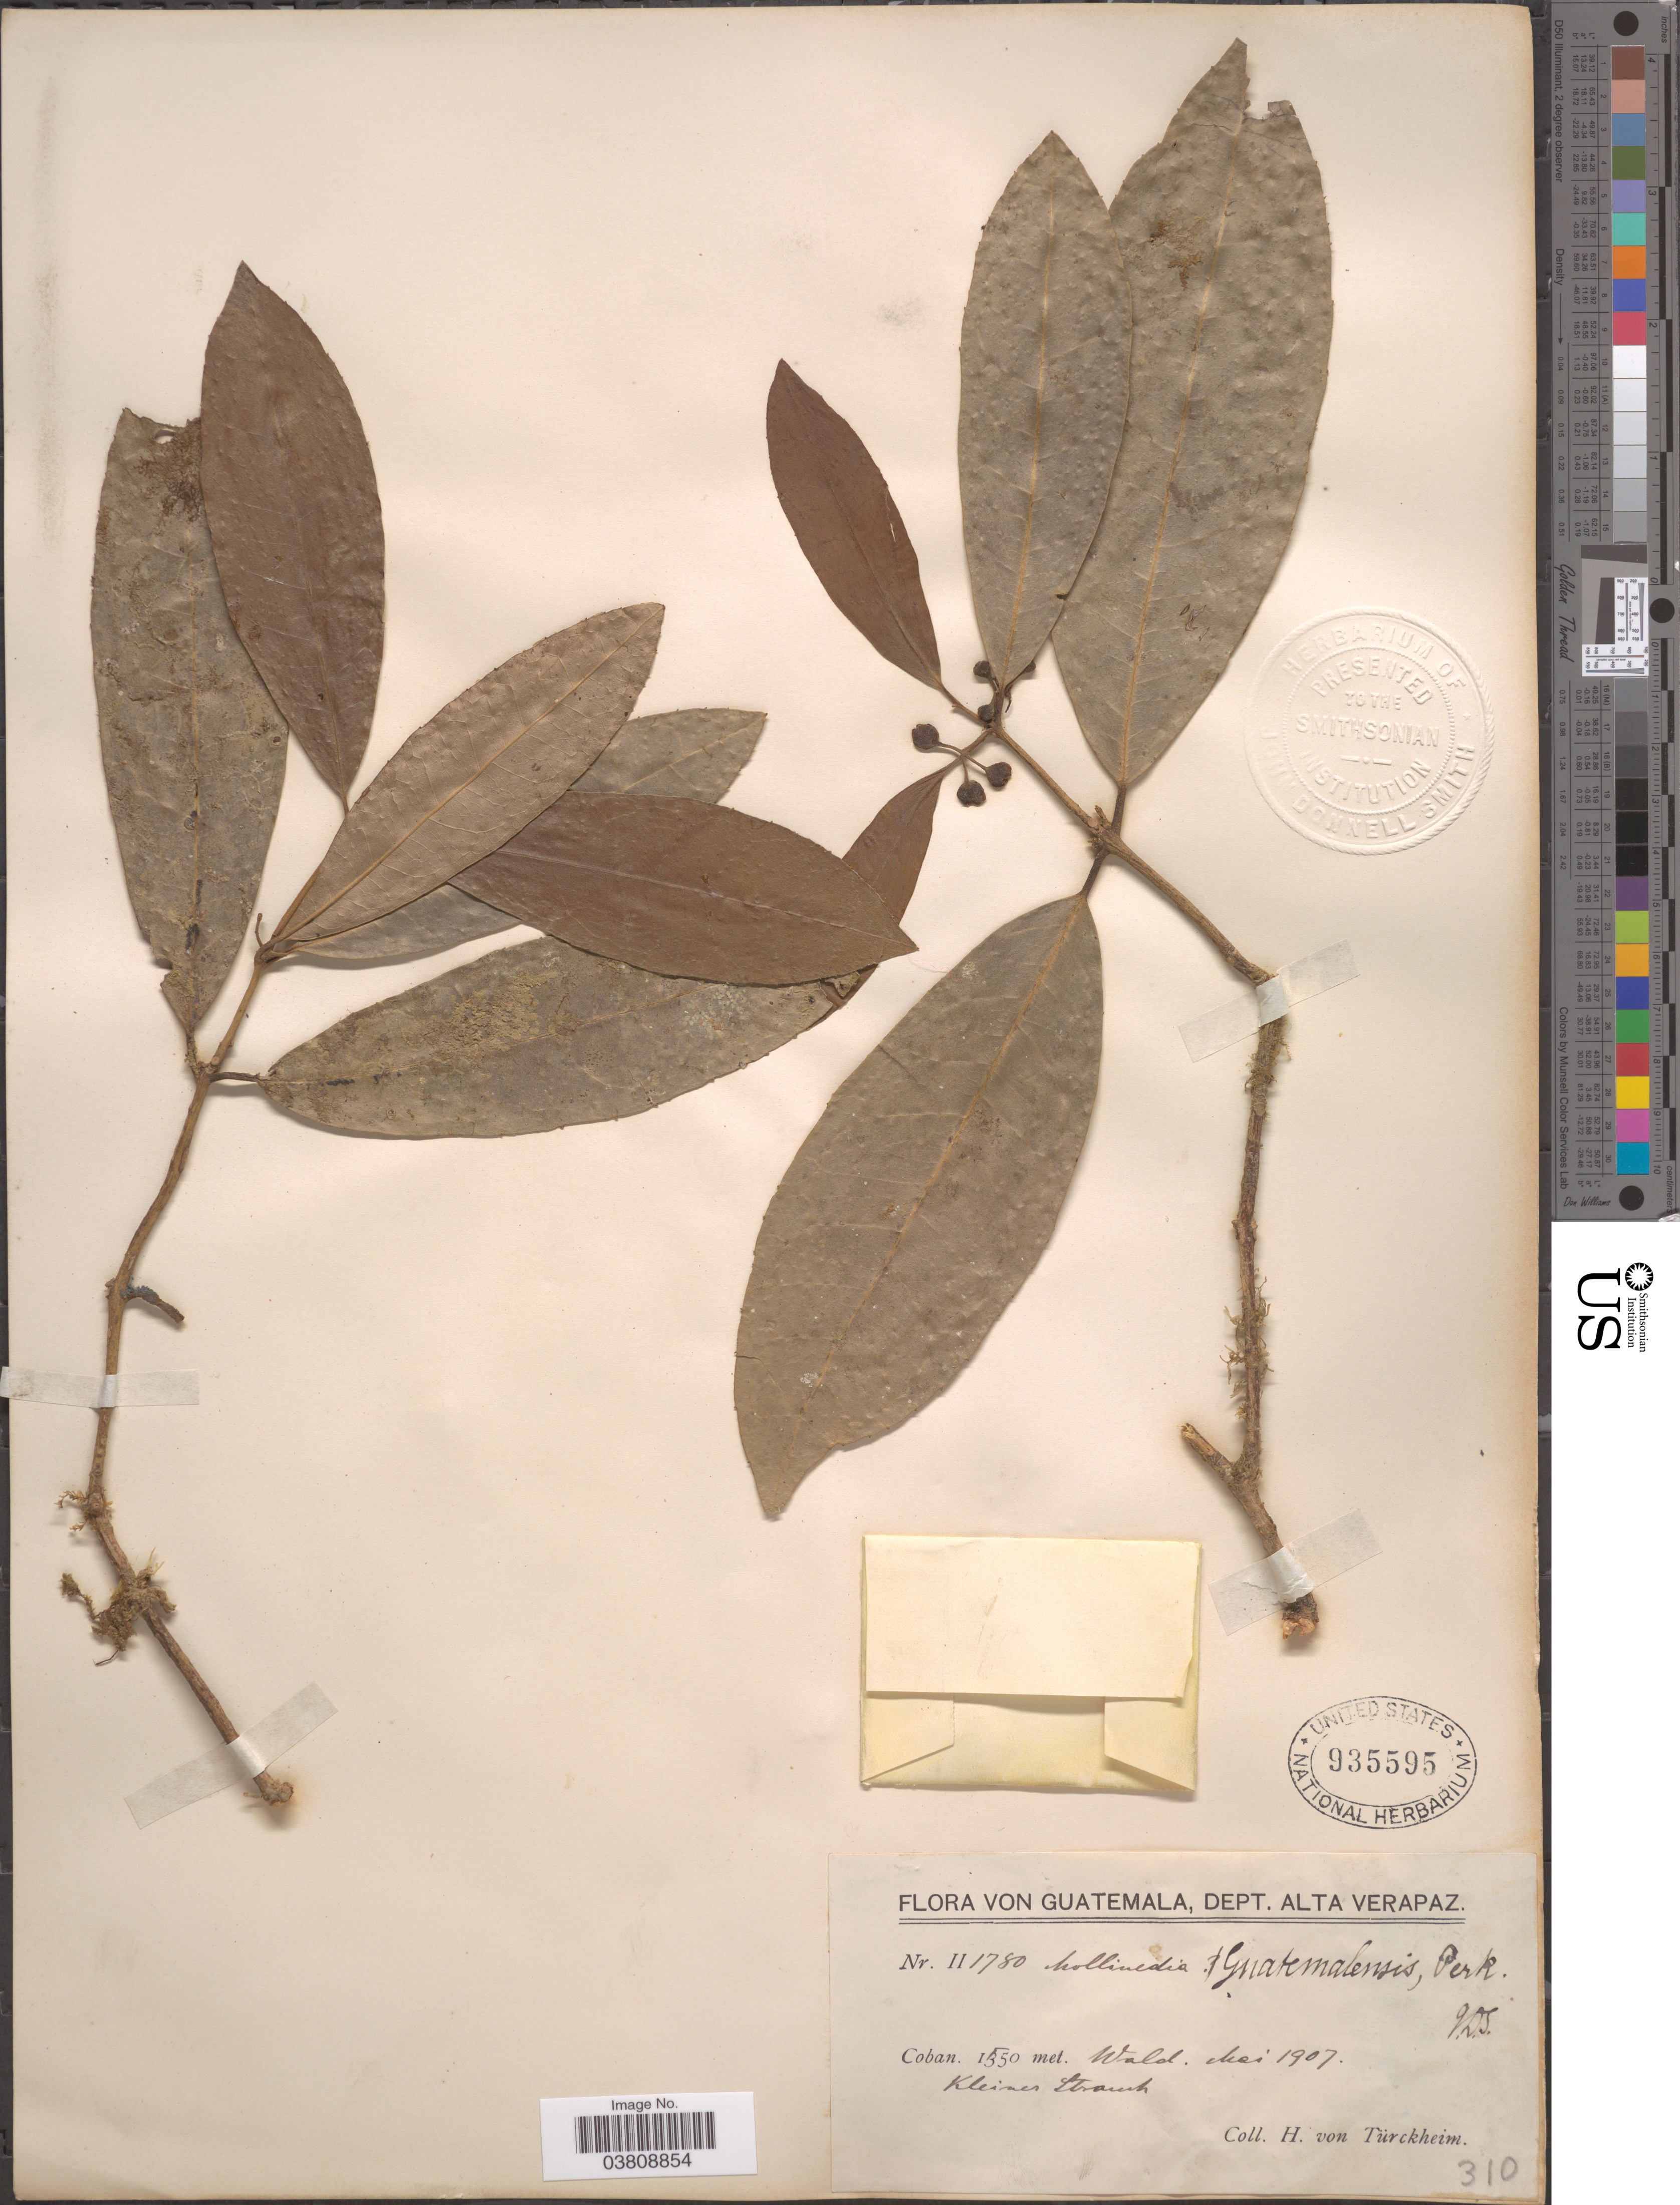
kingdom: Plantae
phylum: Tracheophyta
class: Magnoliopsida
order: Laurales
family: Monimiaceae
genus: Mollinedia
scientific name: Mollinedia guatemalensis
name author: Perkins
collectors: H. von Türckheim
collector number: II1780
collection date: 1907-05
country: Guatemala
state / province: Alta Verapaz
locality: Dept. Alta Verapaz.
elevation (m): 1550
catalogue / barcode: US 935595